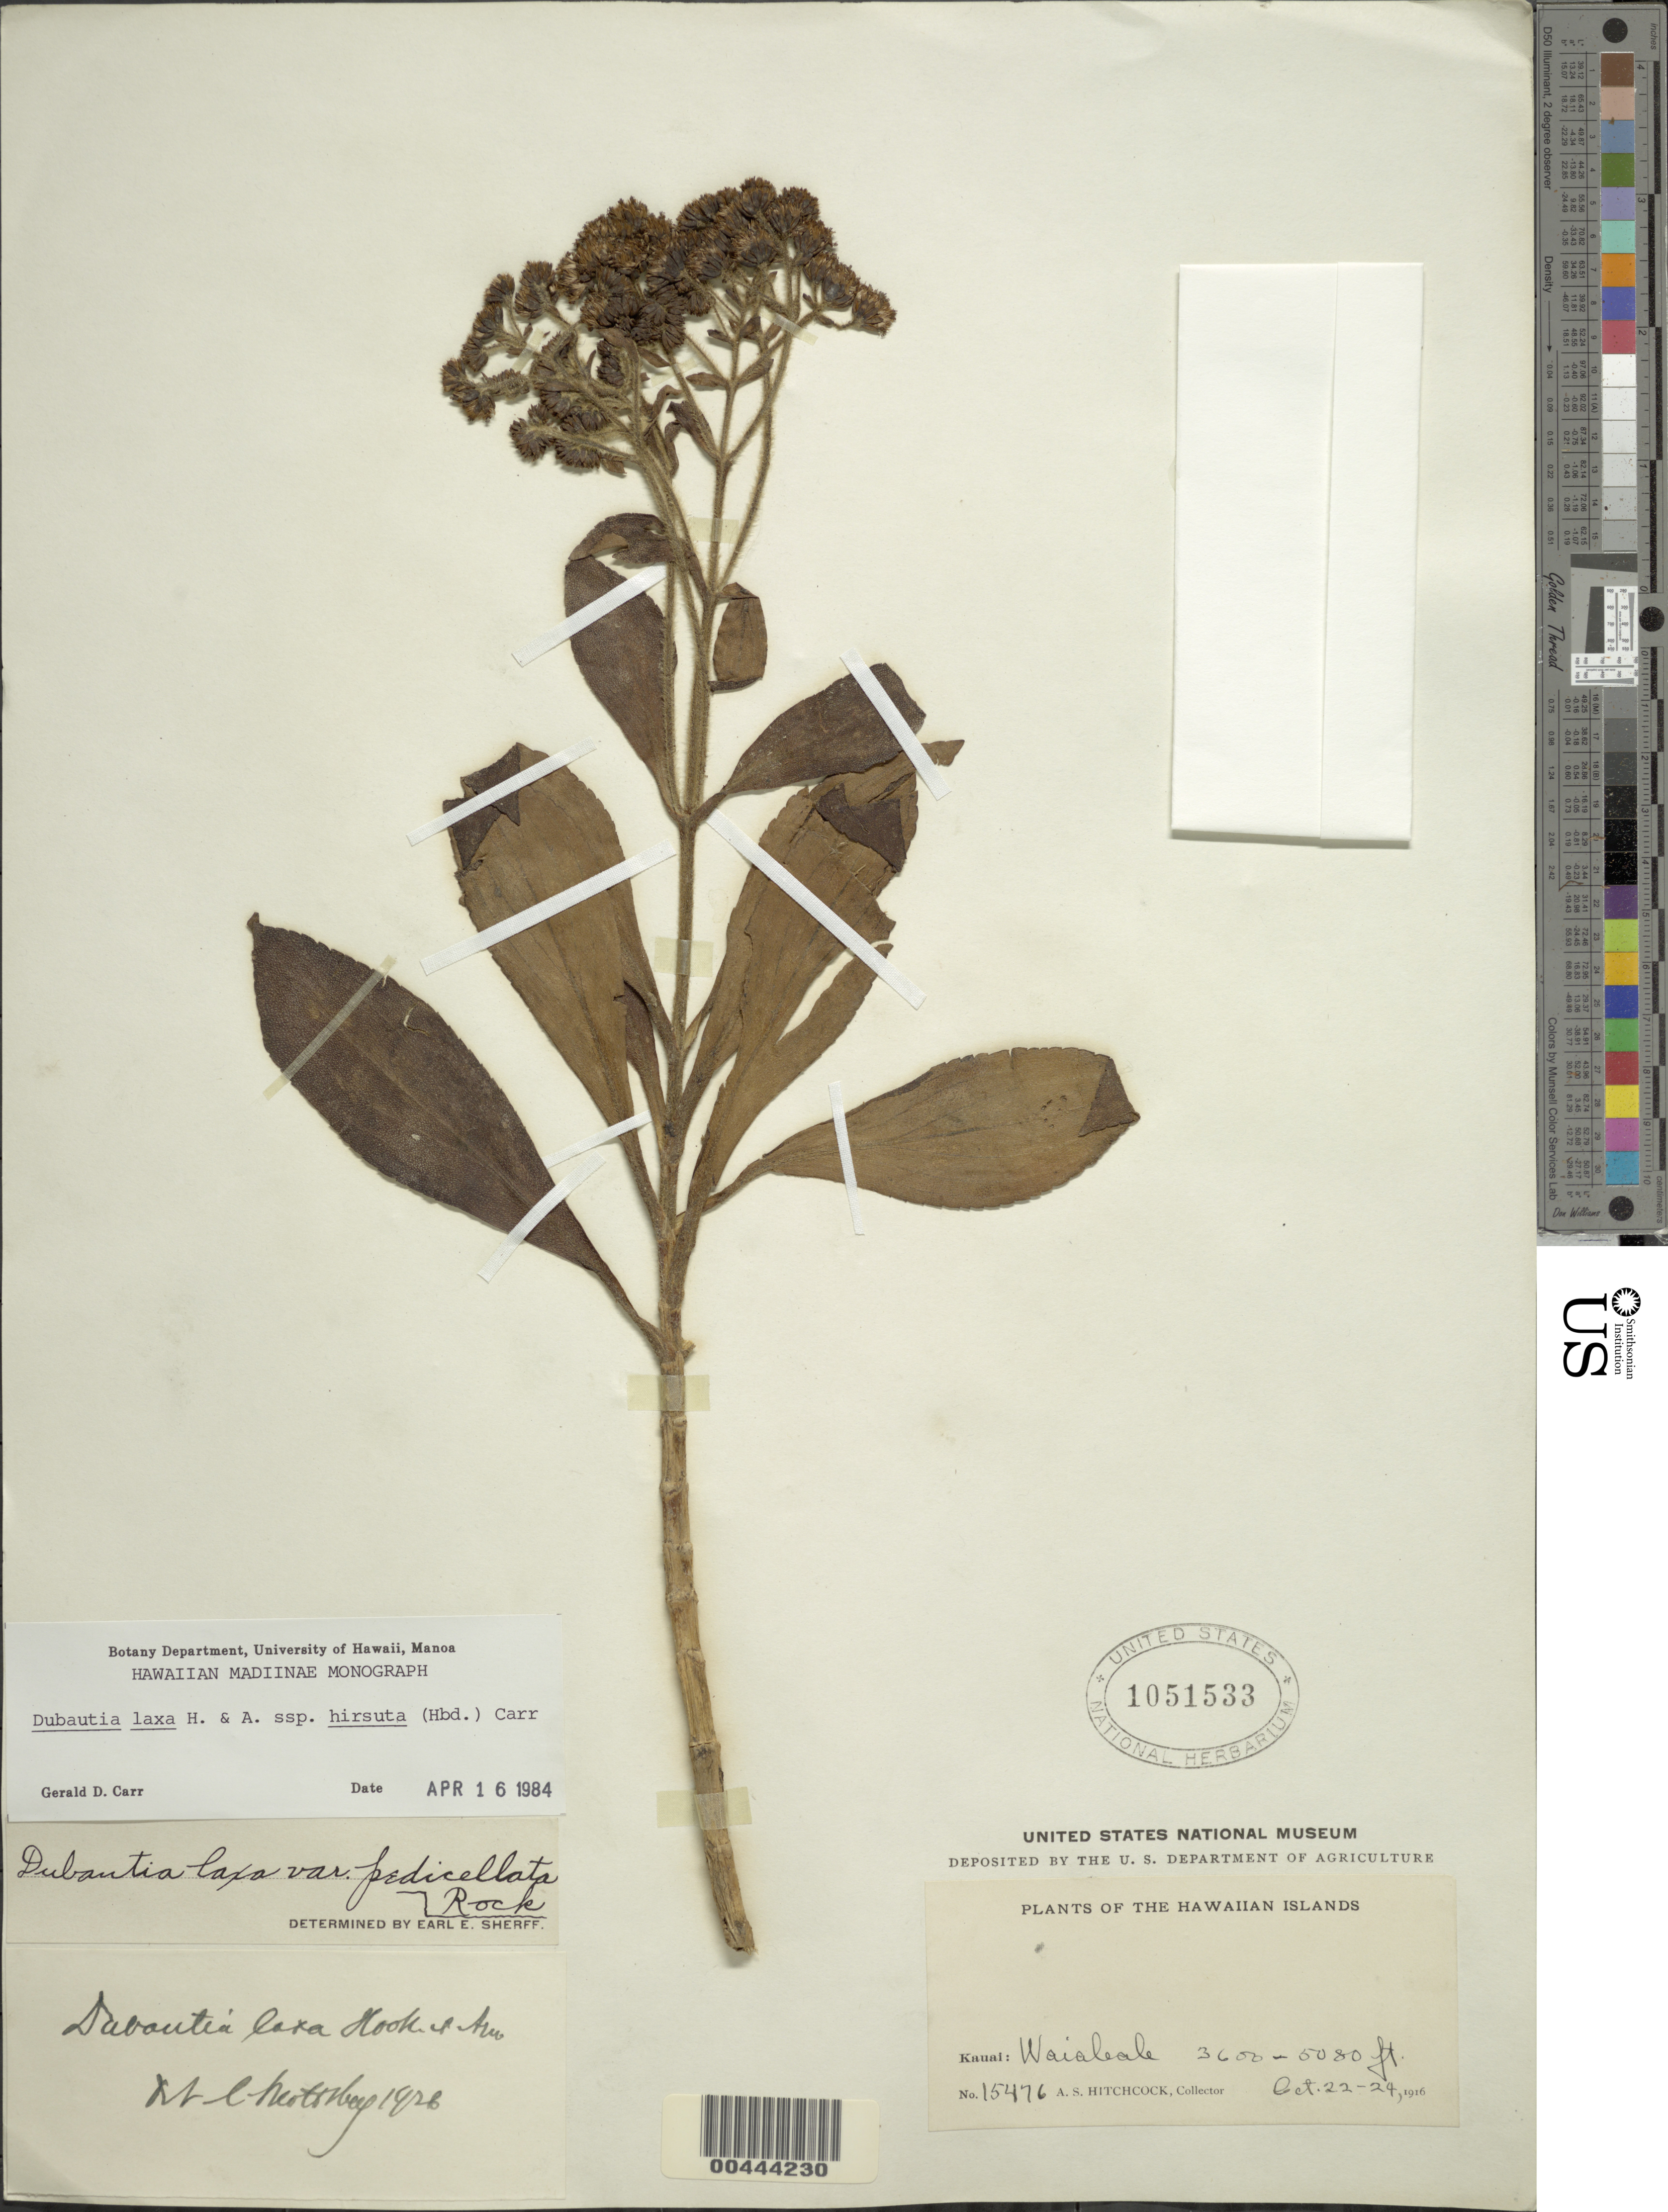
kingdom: Plantae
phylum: Tracheophyta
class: Magnoliopsida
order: Asterales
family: Asteraceae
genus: Dubautia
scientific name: Dubautia laxa subsp. hirsuta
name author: (Hillebr.) G.D. Carr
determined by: Carr, G. D.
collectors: A. S. Hitchcock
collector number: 15476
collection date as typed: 22 Oct 1916 to 24 Oct 1916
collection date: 1916-10-22/1916-10-24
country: United States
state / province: Hawaii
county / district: Kauai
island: Kaua'i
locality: Waialeale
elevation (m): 1097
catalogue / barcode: US 1051533